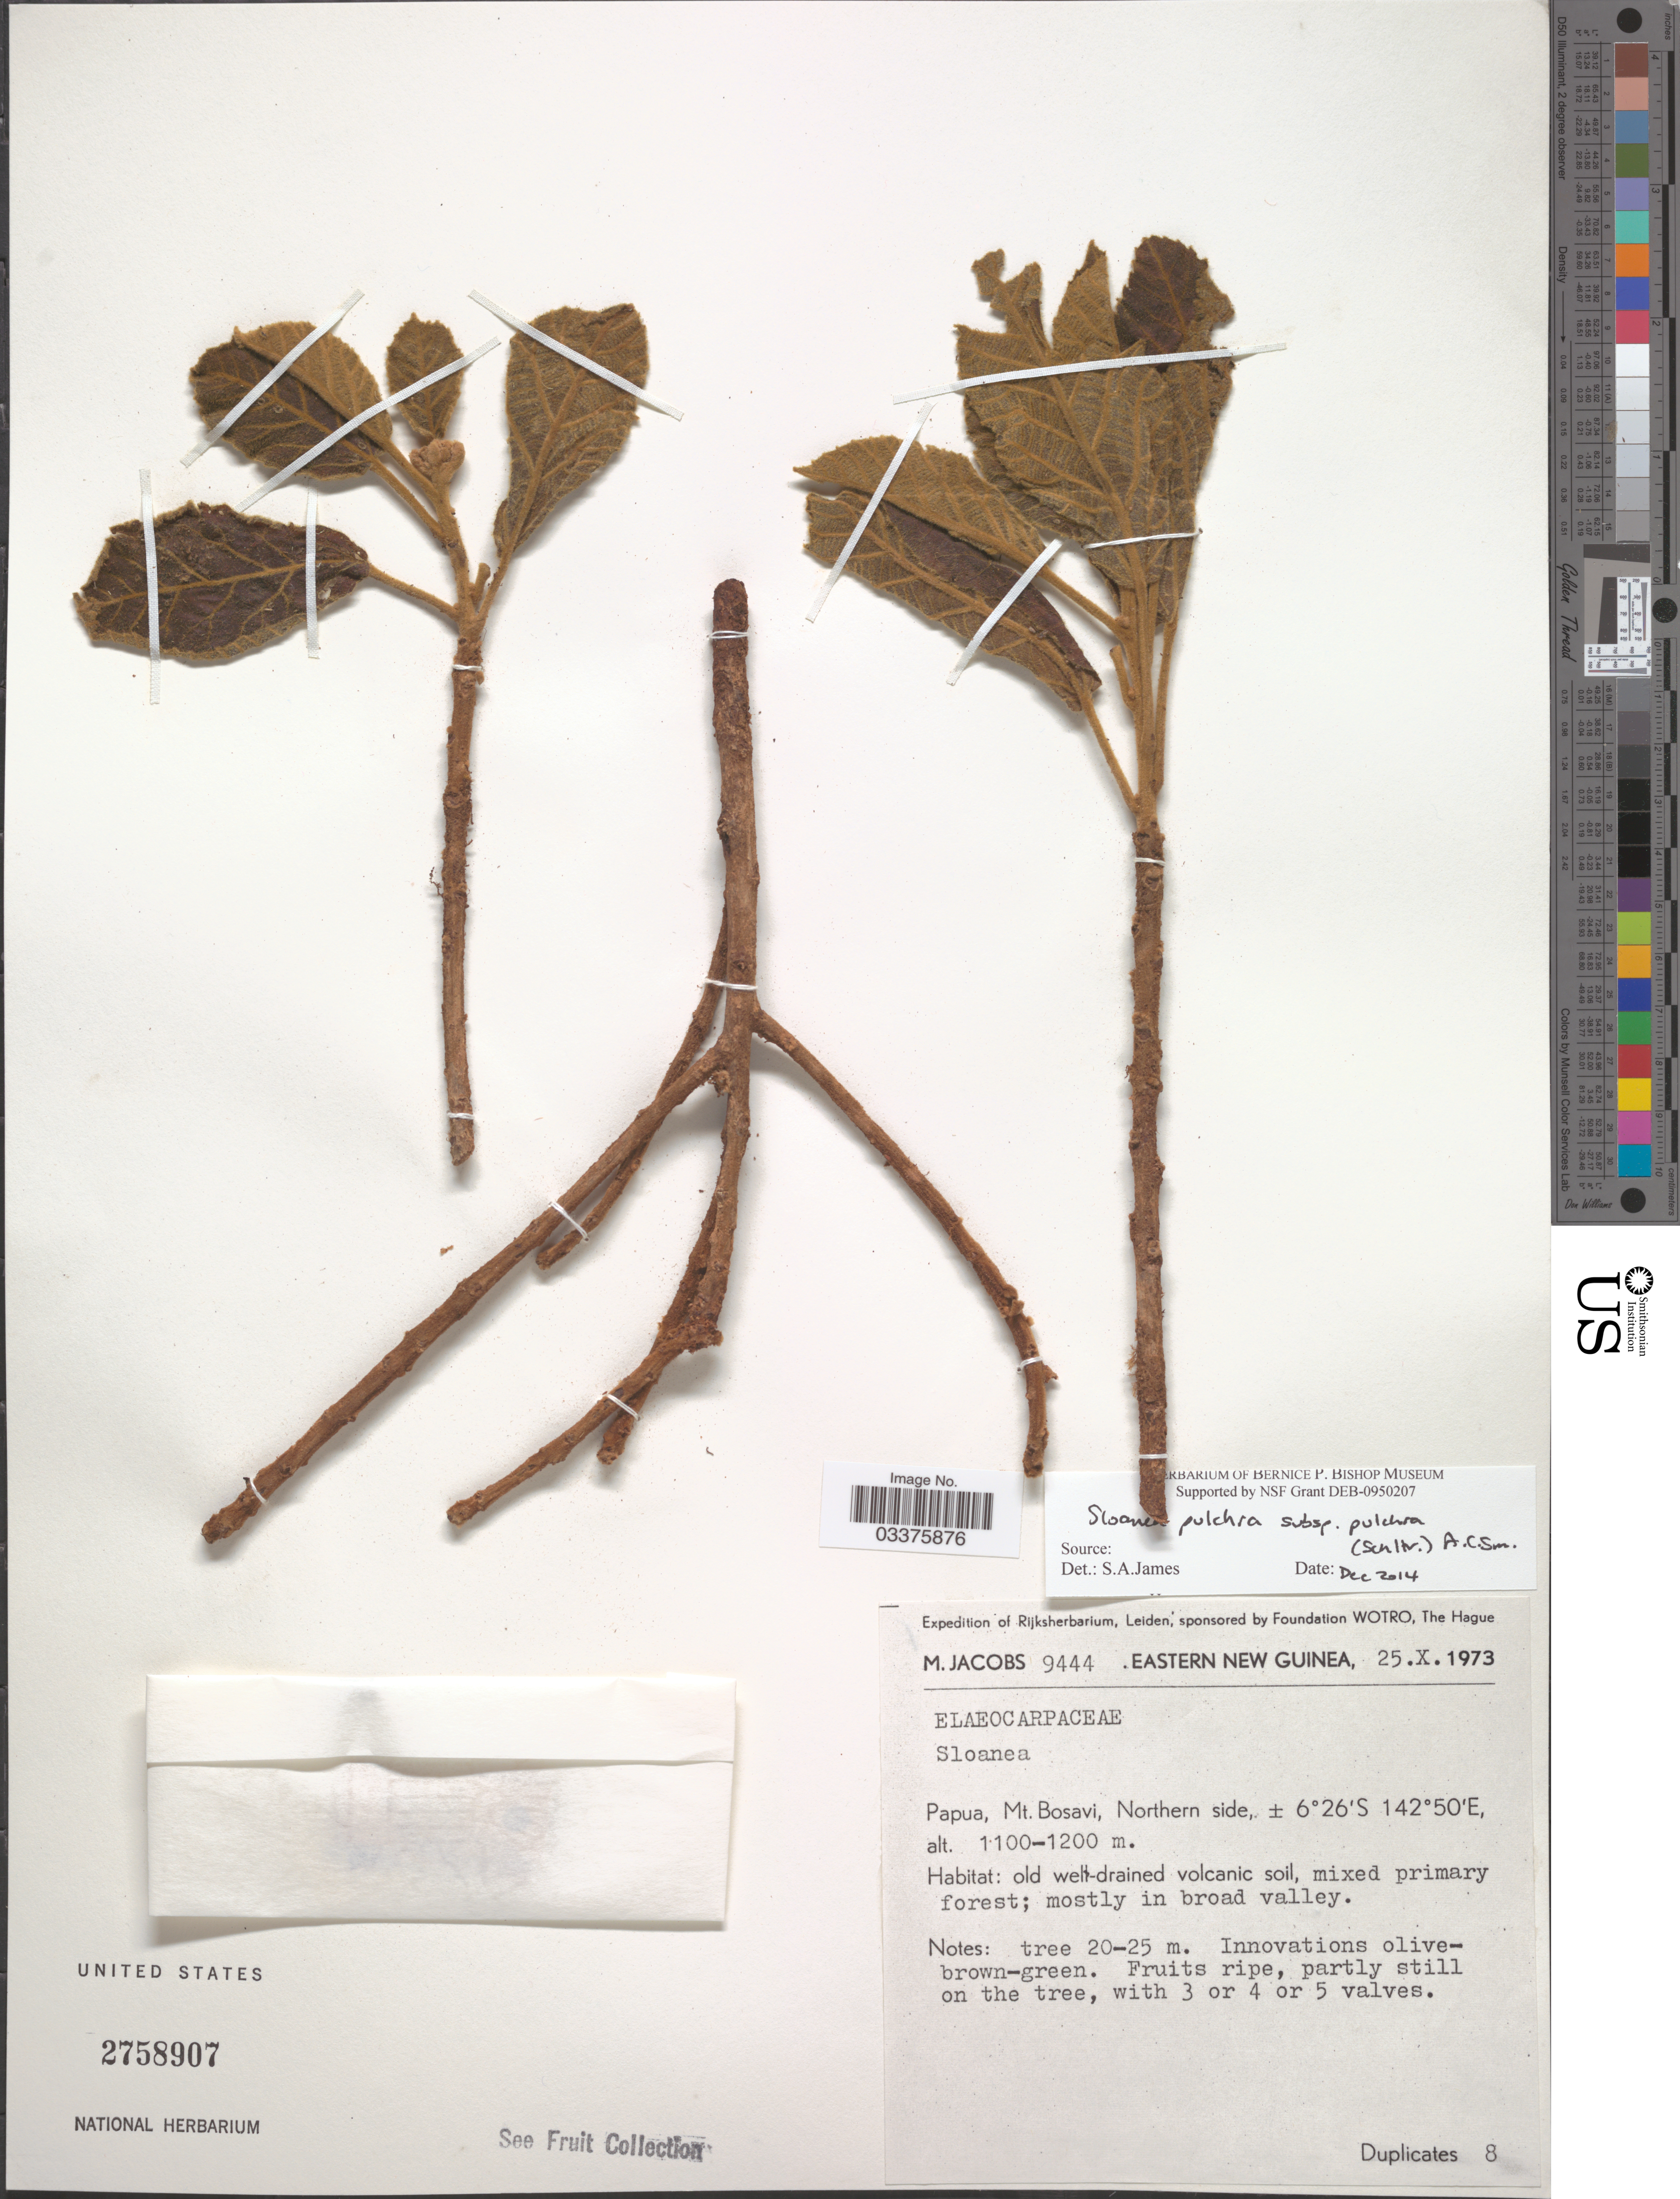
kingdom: Plantae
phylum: Tracheophyta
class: Magnoliopsida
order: Oxalidales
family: Elaeocarpaceae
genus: Sloanea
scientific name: Sloanea pulchra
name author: (Schltr.) A.C. Sm.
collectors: M. Jacobs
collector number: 9444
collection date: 1973-10-25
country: Papua New Guinea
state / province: Northern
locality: Eastern New Guinea. Papua, Mt. Bosavi, Northern side.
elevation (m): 1100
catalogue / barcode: US 2758907